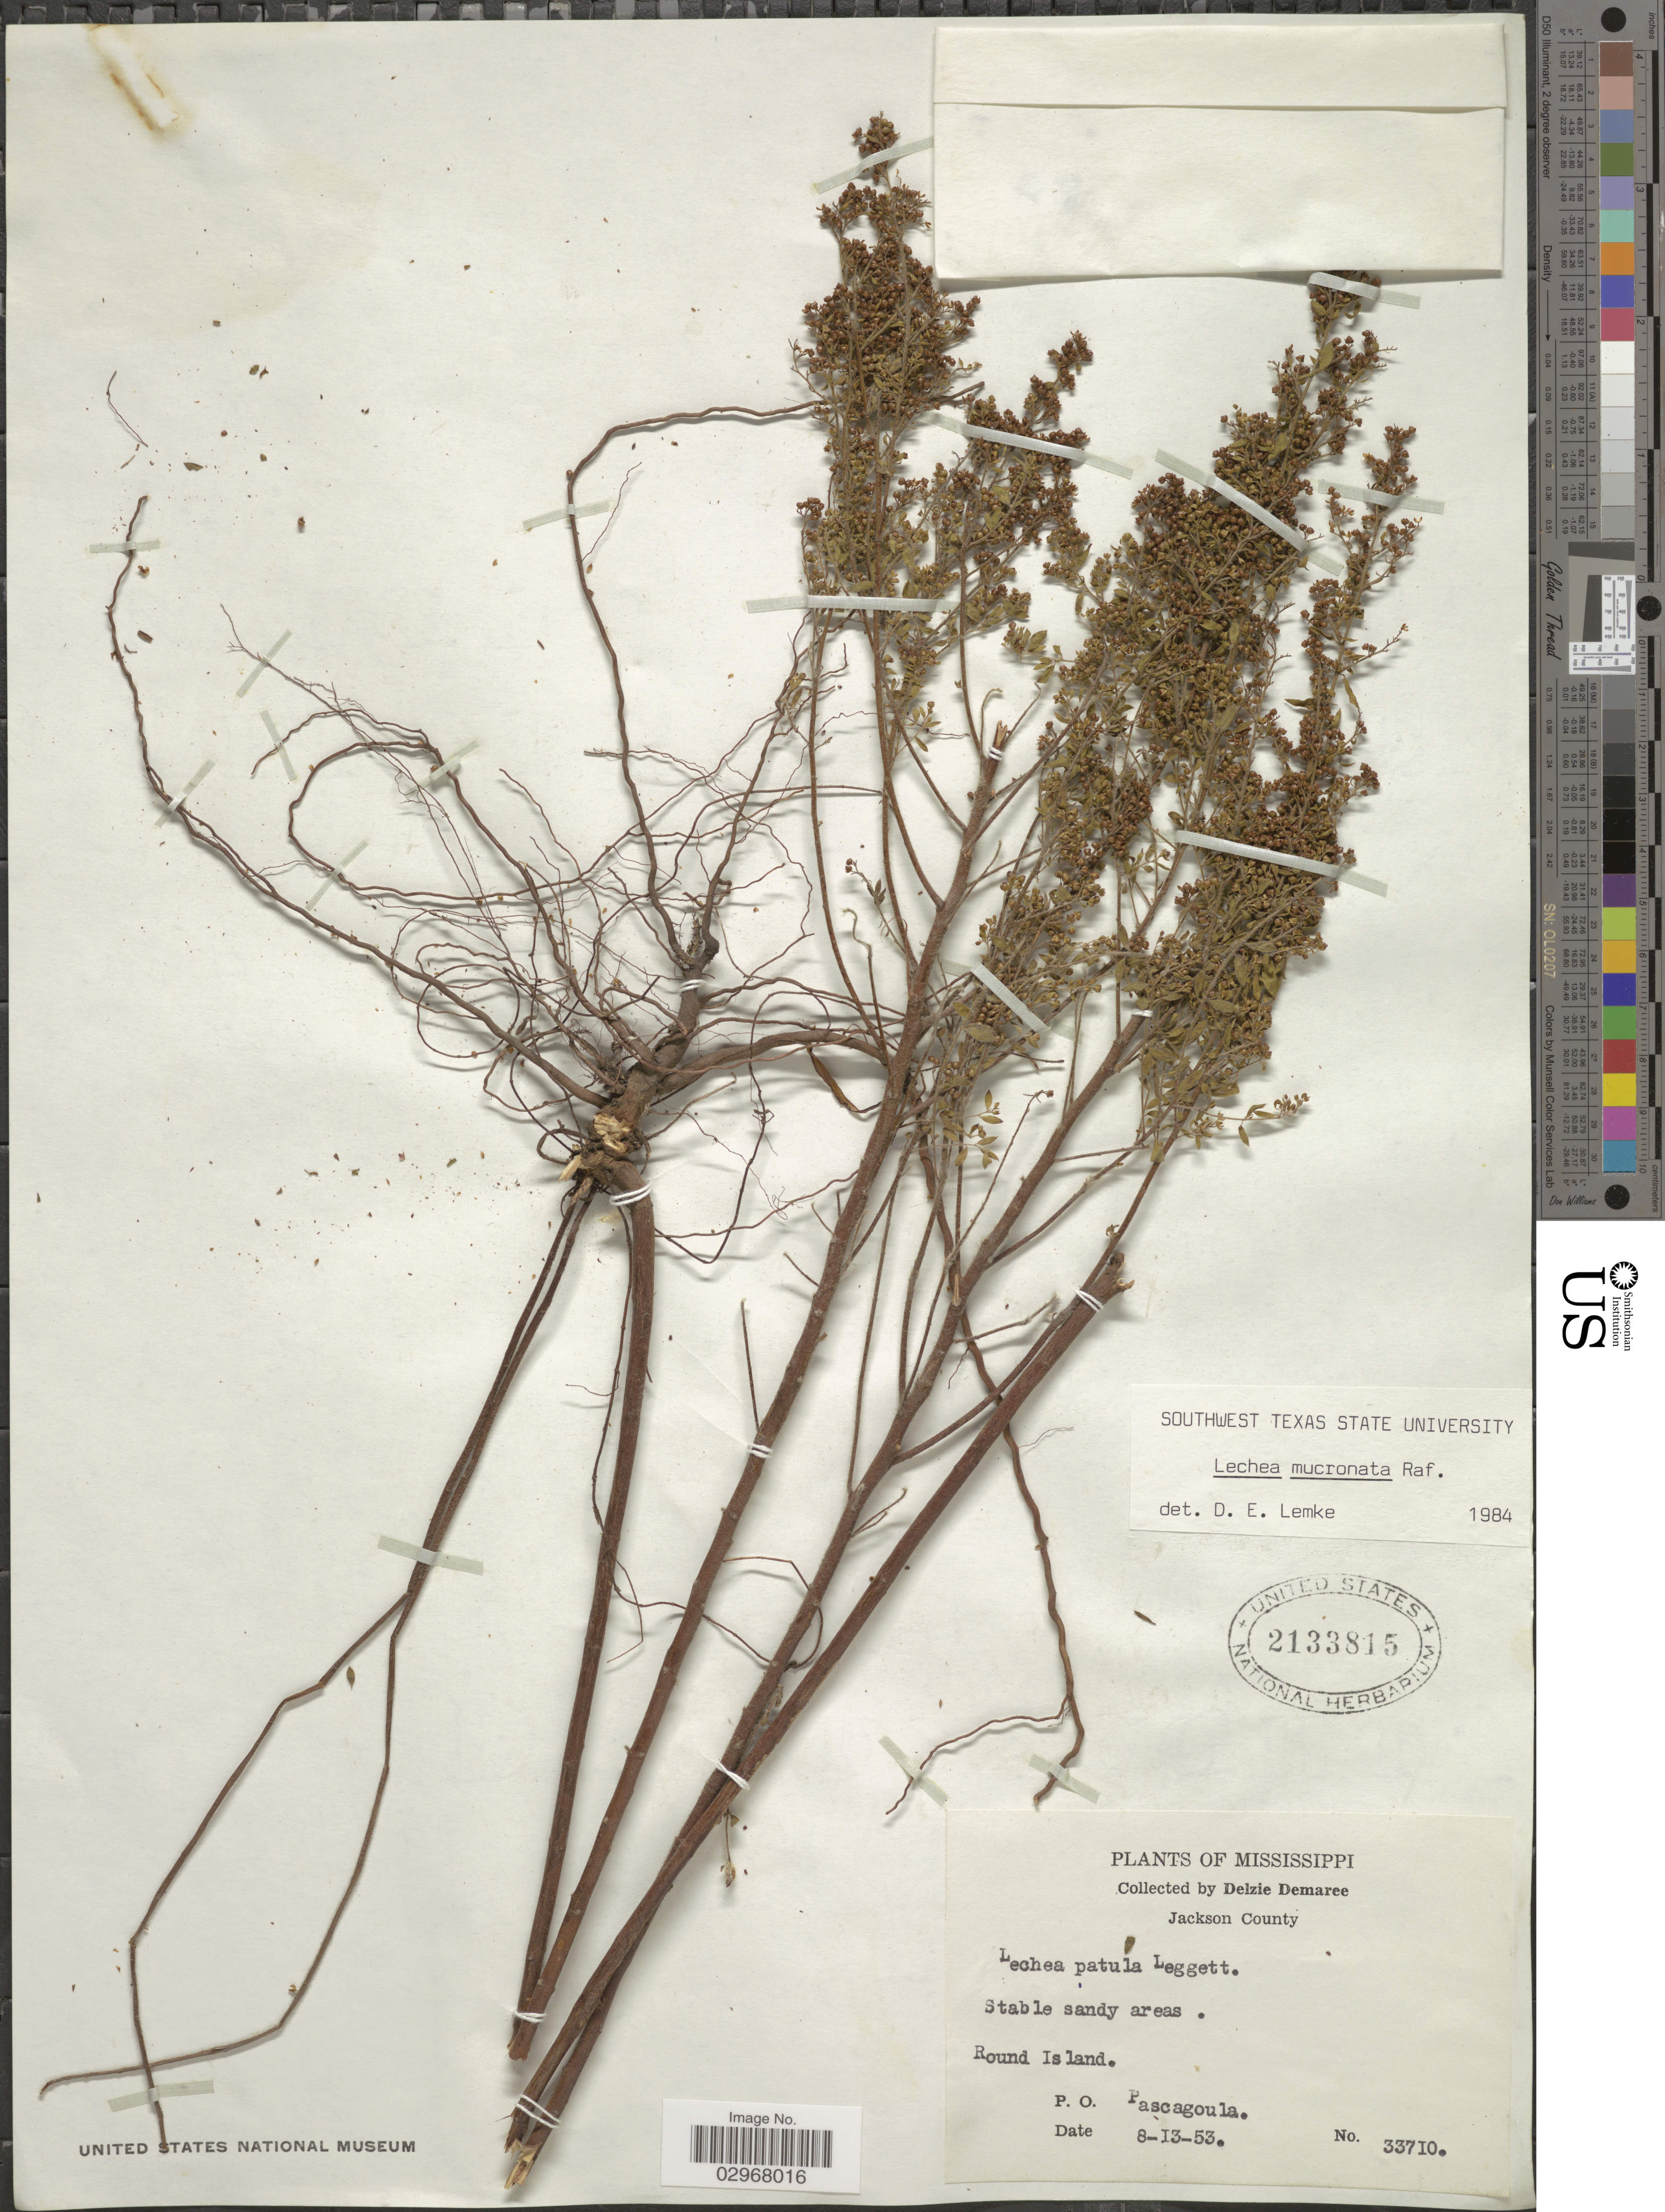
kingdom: Plantae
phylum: Tracheophyta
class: Magnoliopsida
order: Malvales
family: Cistaceae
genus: Lechea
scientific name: Lechea mucronata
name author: Raf.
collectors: D. Demaree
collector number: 33710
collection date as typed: Transcribed d/m/y: 13/8/53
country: United States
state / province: Mississippi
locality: Jackson County. Stable sandy areas. Round Island.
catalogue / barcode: US 2133815